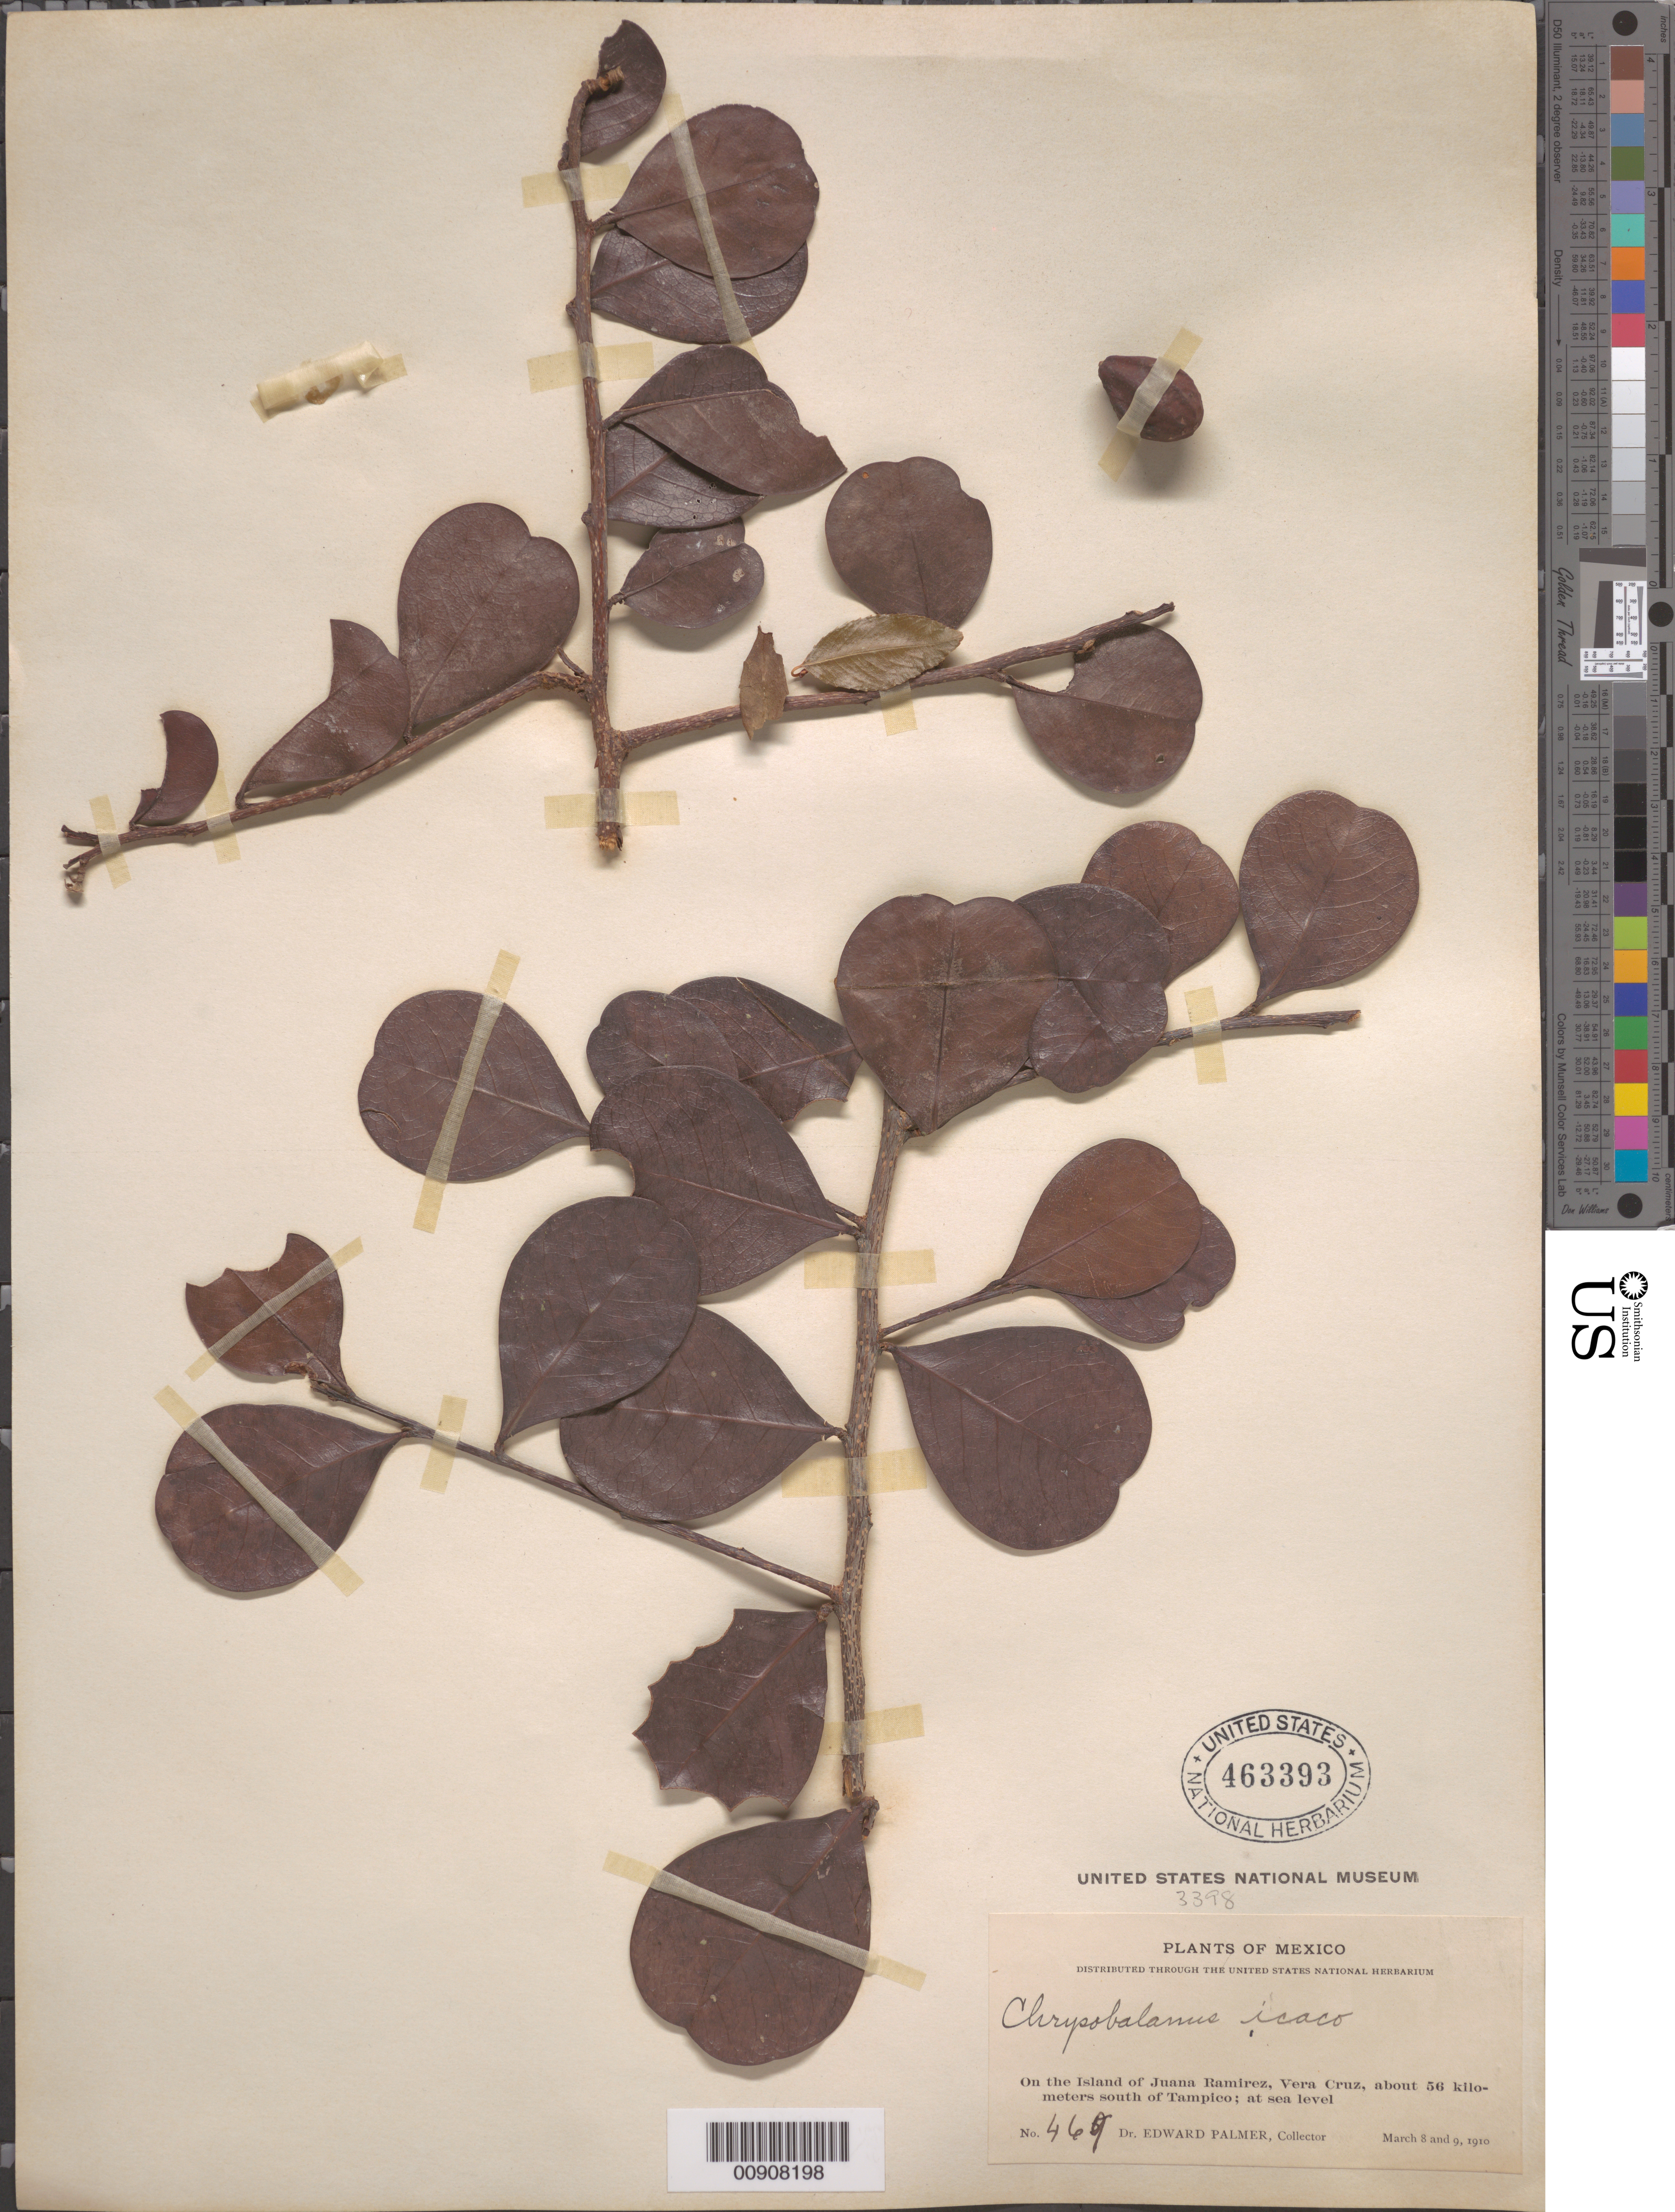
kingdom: Plantae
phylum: Tracheophyta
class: Magnoliopsida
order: Malpighiales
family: Chrysobalanaceae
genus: Chrysobalanus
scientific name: Chrysobalanus icaco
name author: L.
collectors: E. Palmer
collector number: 469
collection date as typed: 08 Mar 1910 to 09 Mar 1910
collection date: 1910-03-08/1910-03-09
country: Mexico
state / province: Veracruz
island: Juana Ramírez I.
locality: On the Island of Juana Ramírez, Veracruz, about 56 kilometers south of Tampico.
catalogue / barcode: US 463393